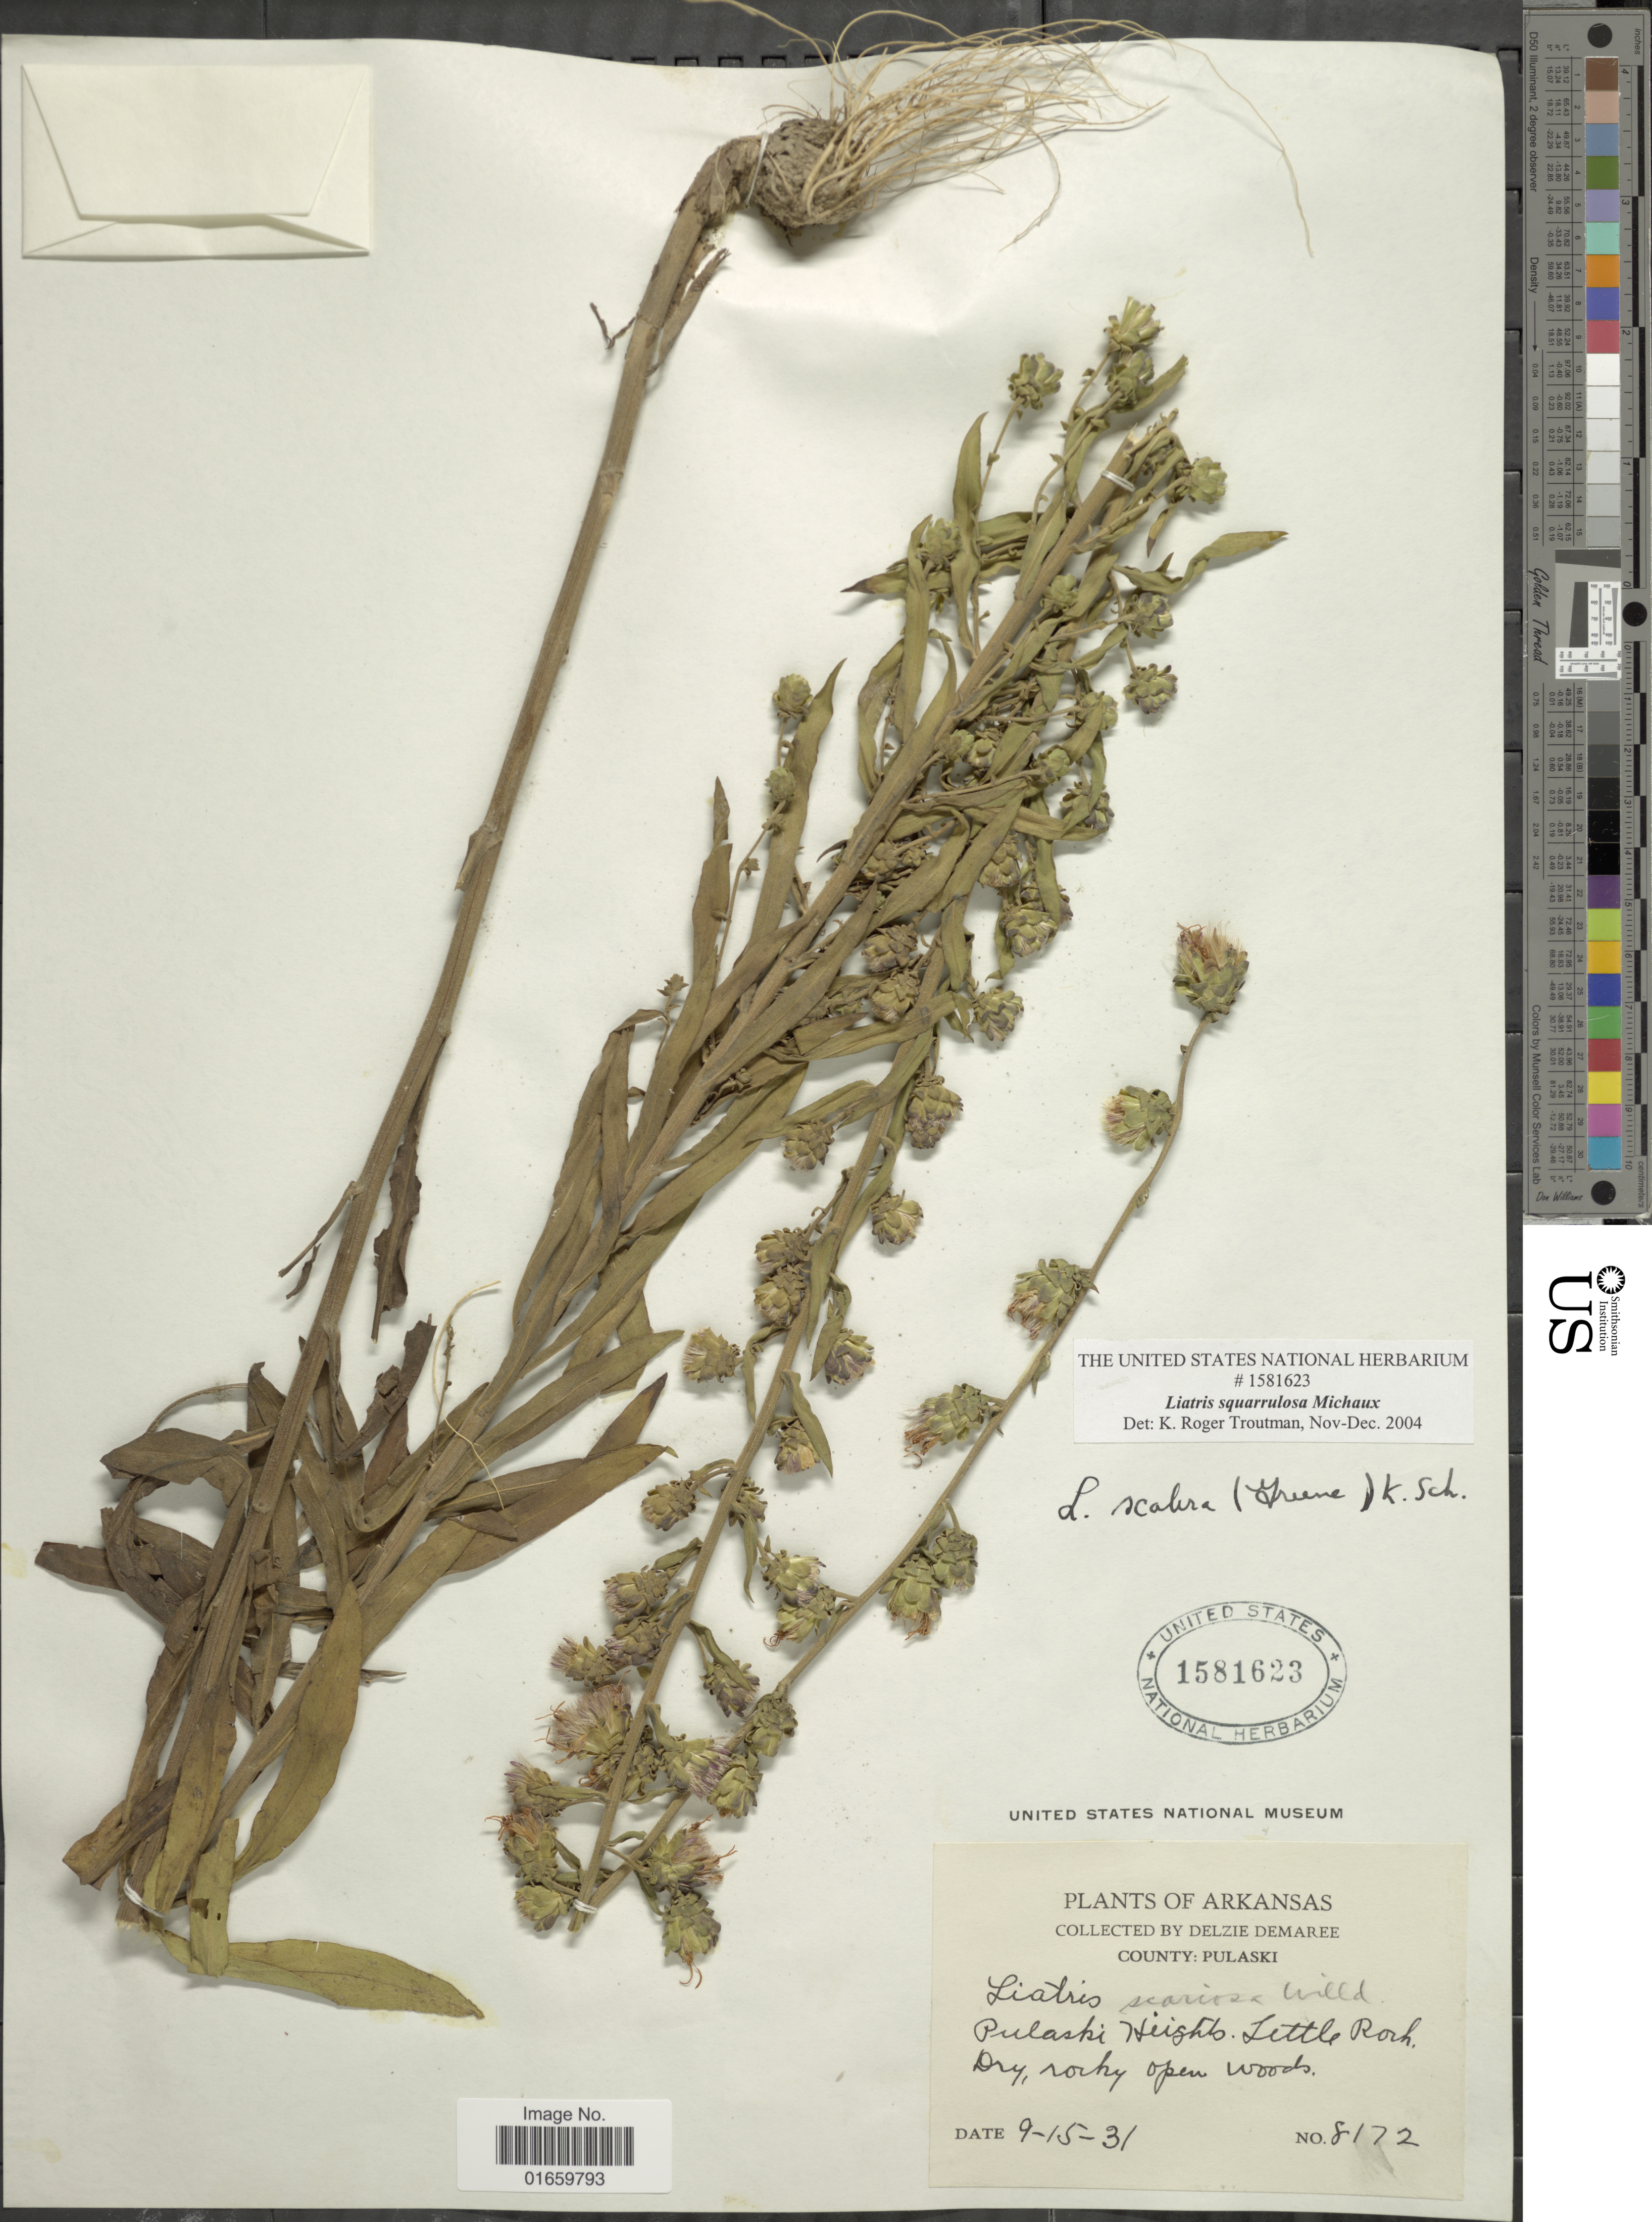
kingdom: Plantae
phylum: Tracheophyta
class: Magnoliopsida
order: Asterales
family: Asteraceae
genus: Liatris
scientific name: Liatris squarrulosa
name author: Michx.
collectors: D. Demaree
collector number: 8172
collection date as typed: Transcribed d/m/y: 15/9/31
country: United States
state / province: Arkansas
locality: County: Pulaski. Pulaski Heights. Little Rock.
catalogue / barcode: US 1581623